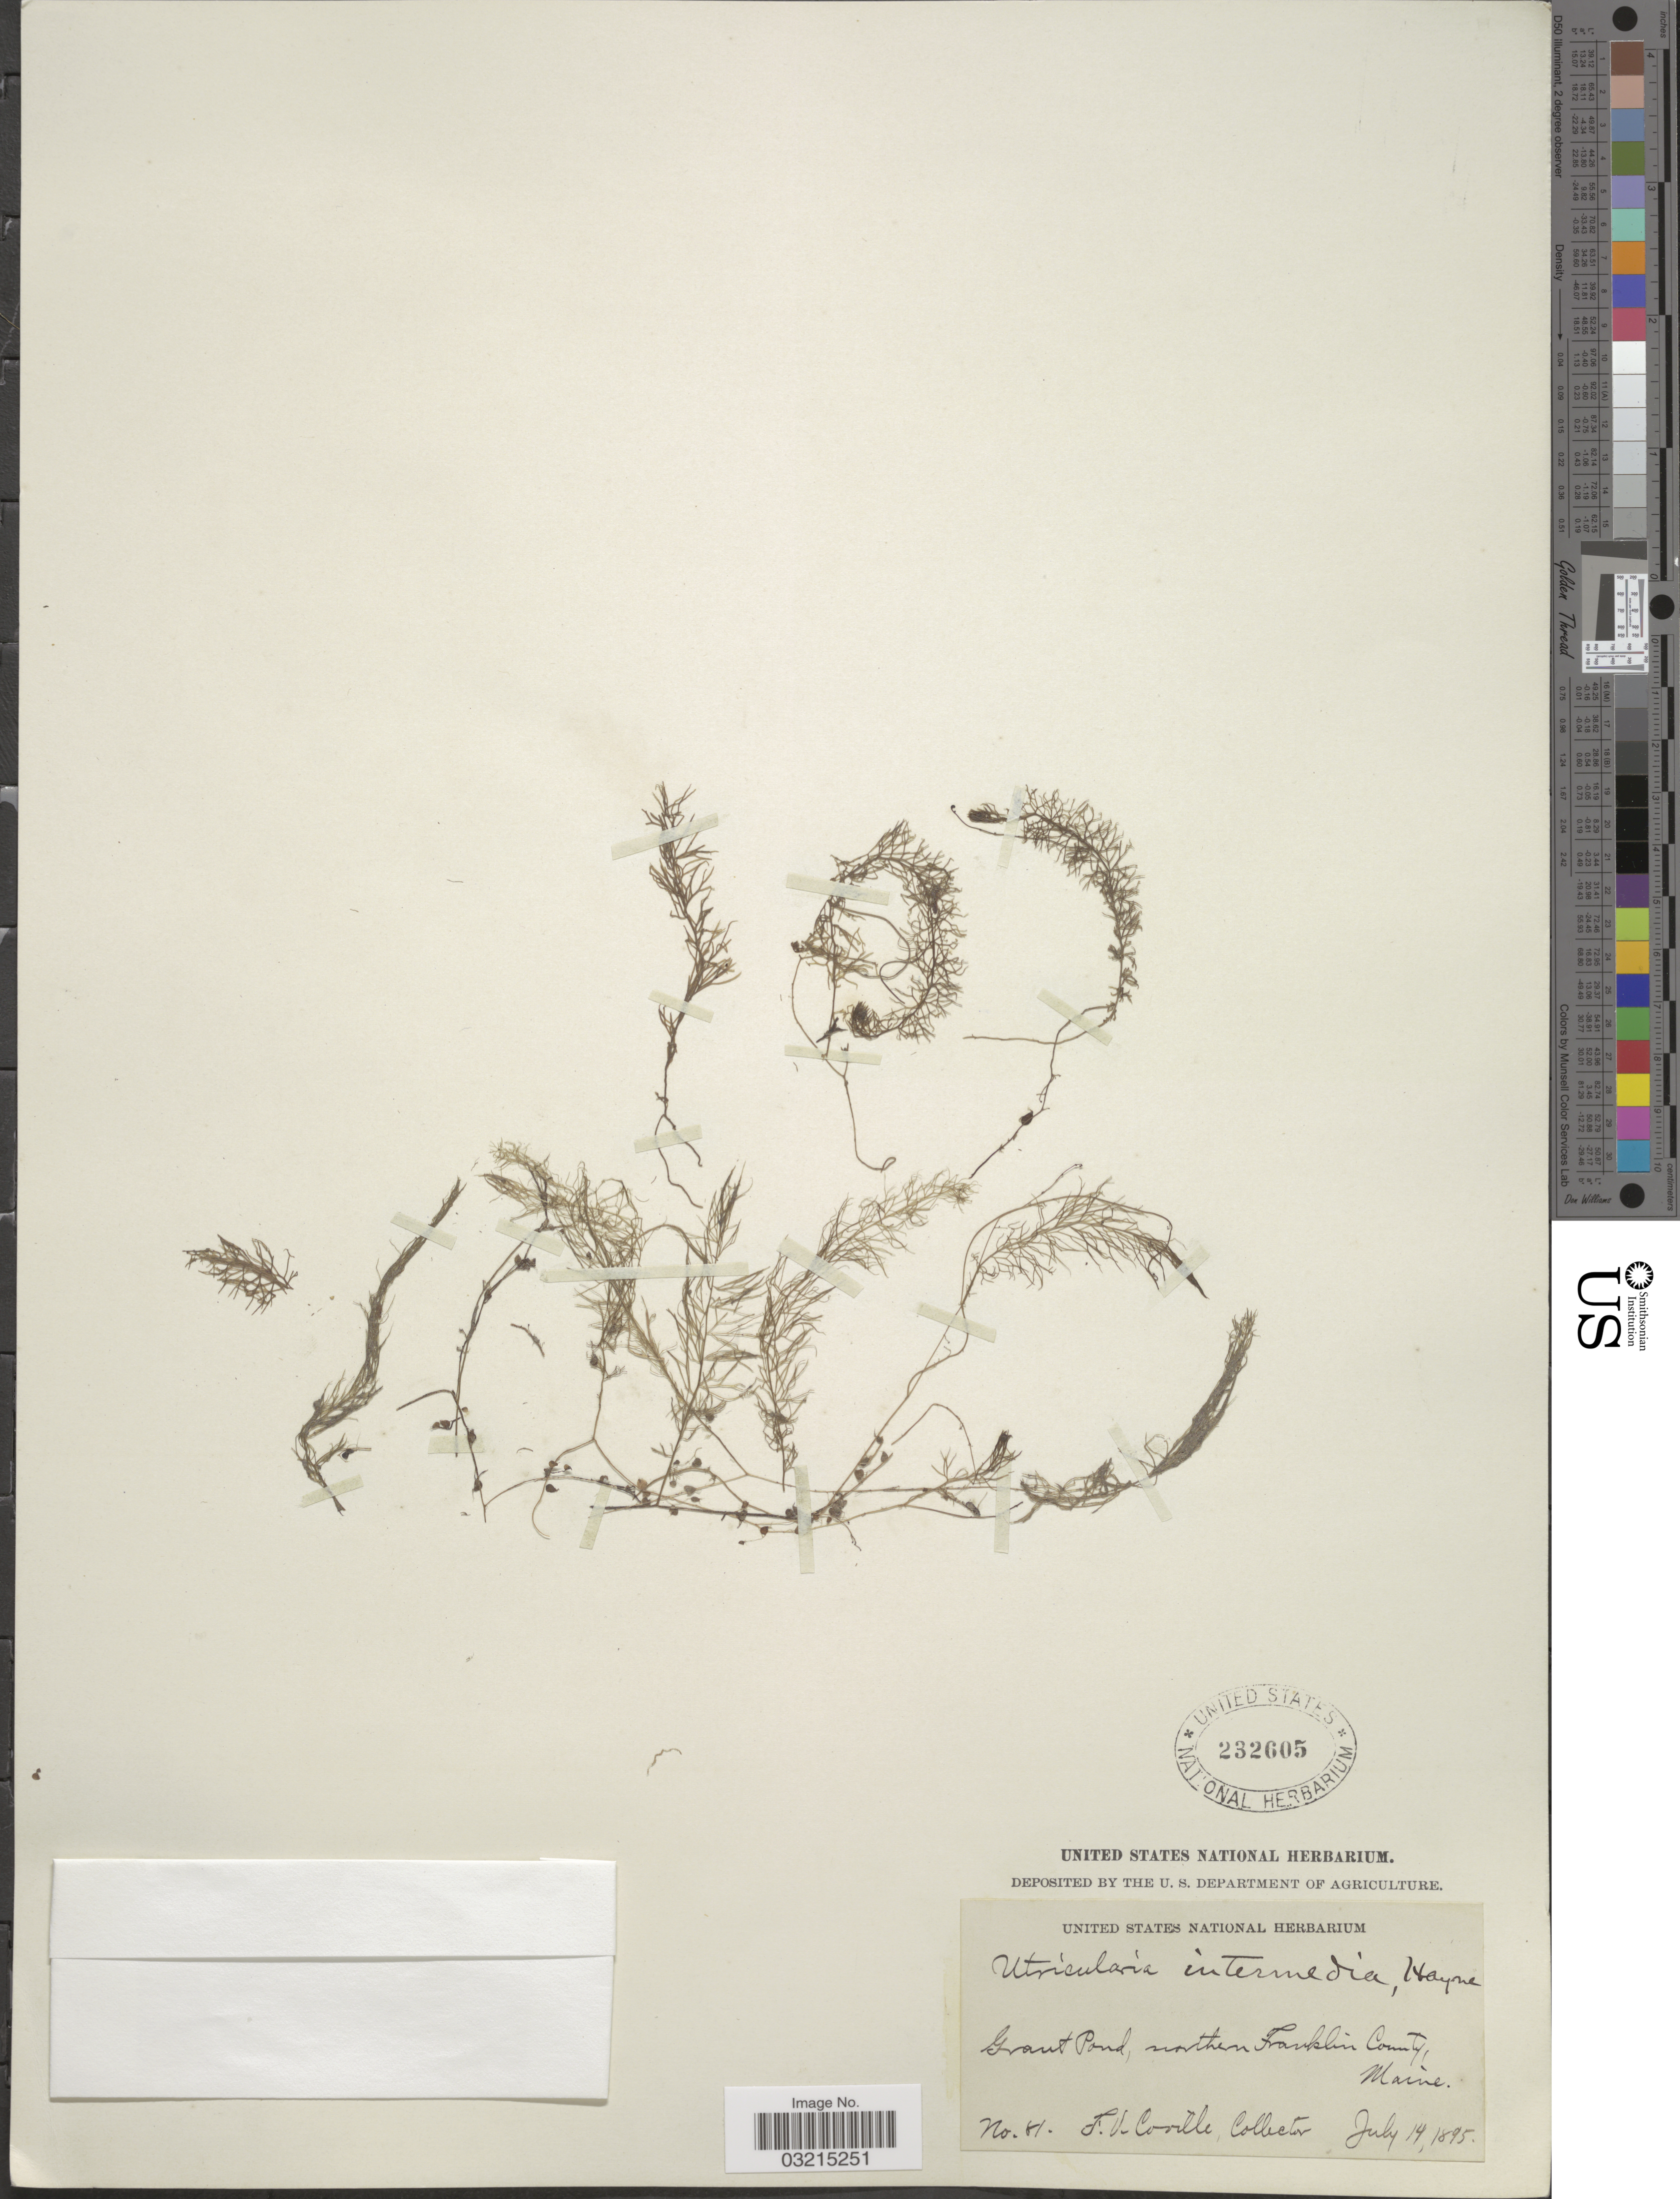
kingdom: Plantae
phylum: Tracheophyta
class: Magnoliopsida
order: Lamiales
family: Lentibulariaceae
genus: Utricularia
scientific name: Utricularia intermedia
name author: Hayne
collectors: F. V. Coville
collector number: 81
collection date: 1895-07-14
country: United States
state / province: Maine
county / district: Franklin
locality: Grant Pond, northern Franklin County.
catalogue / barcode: US 232605